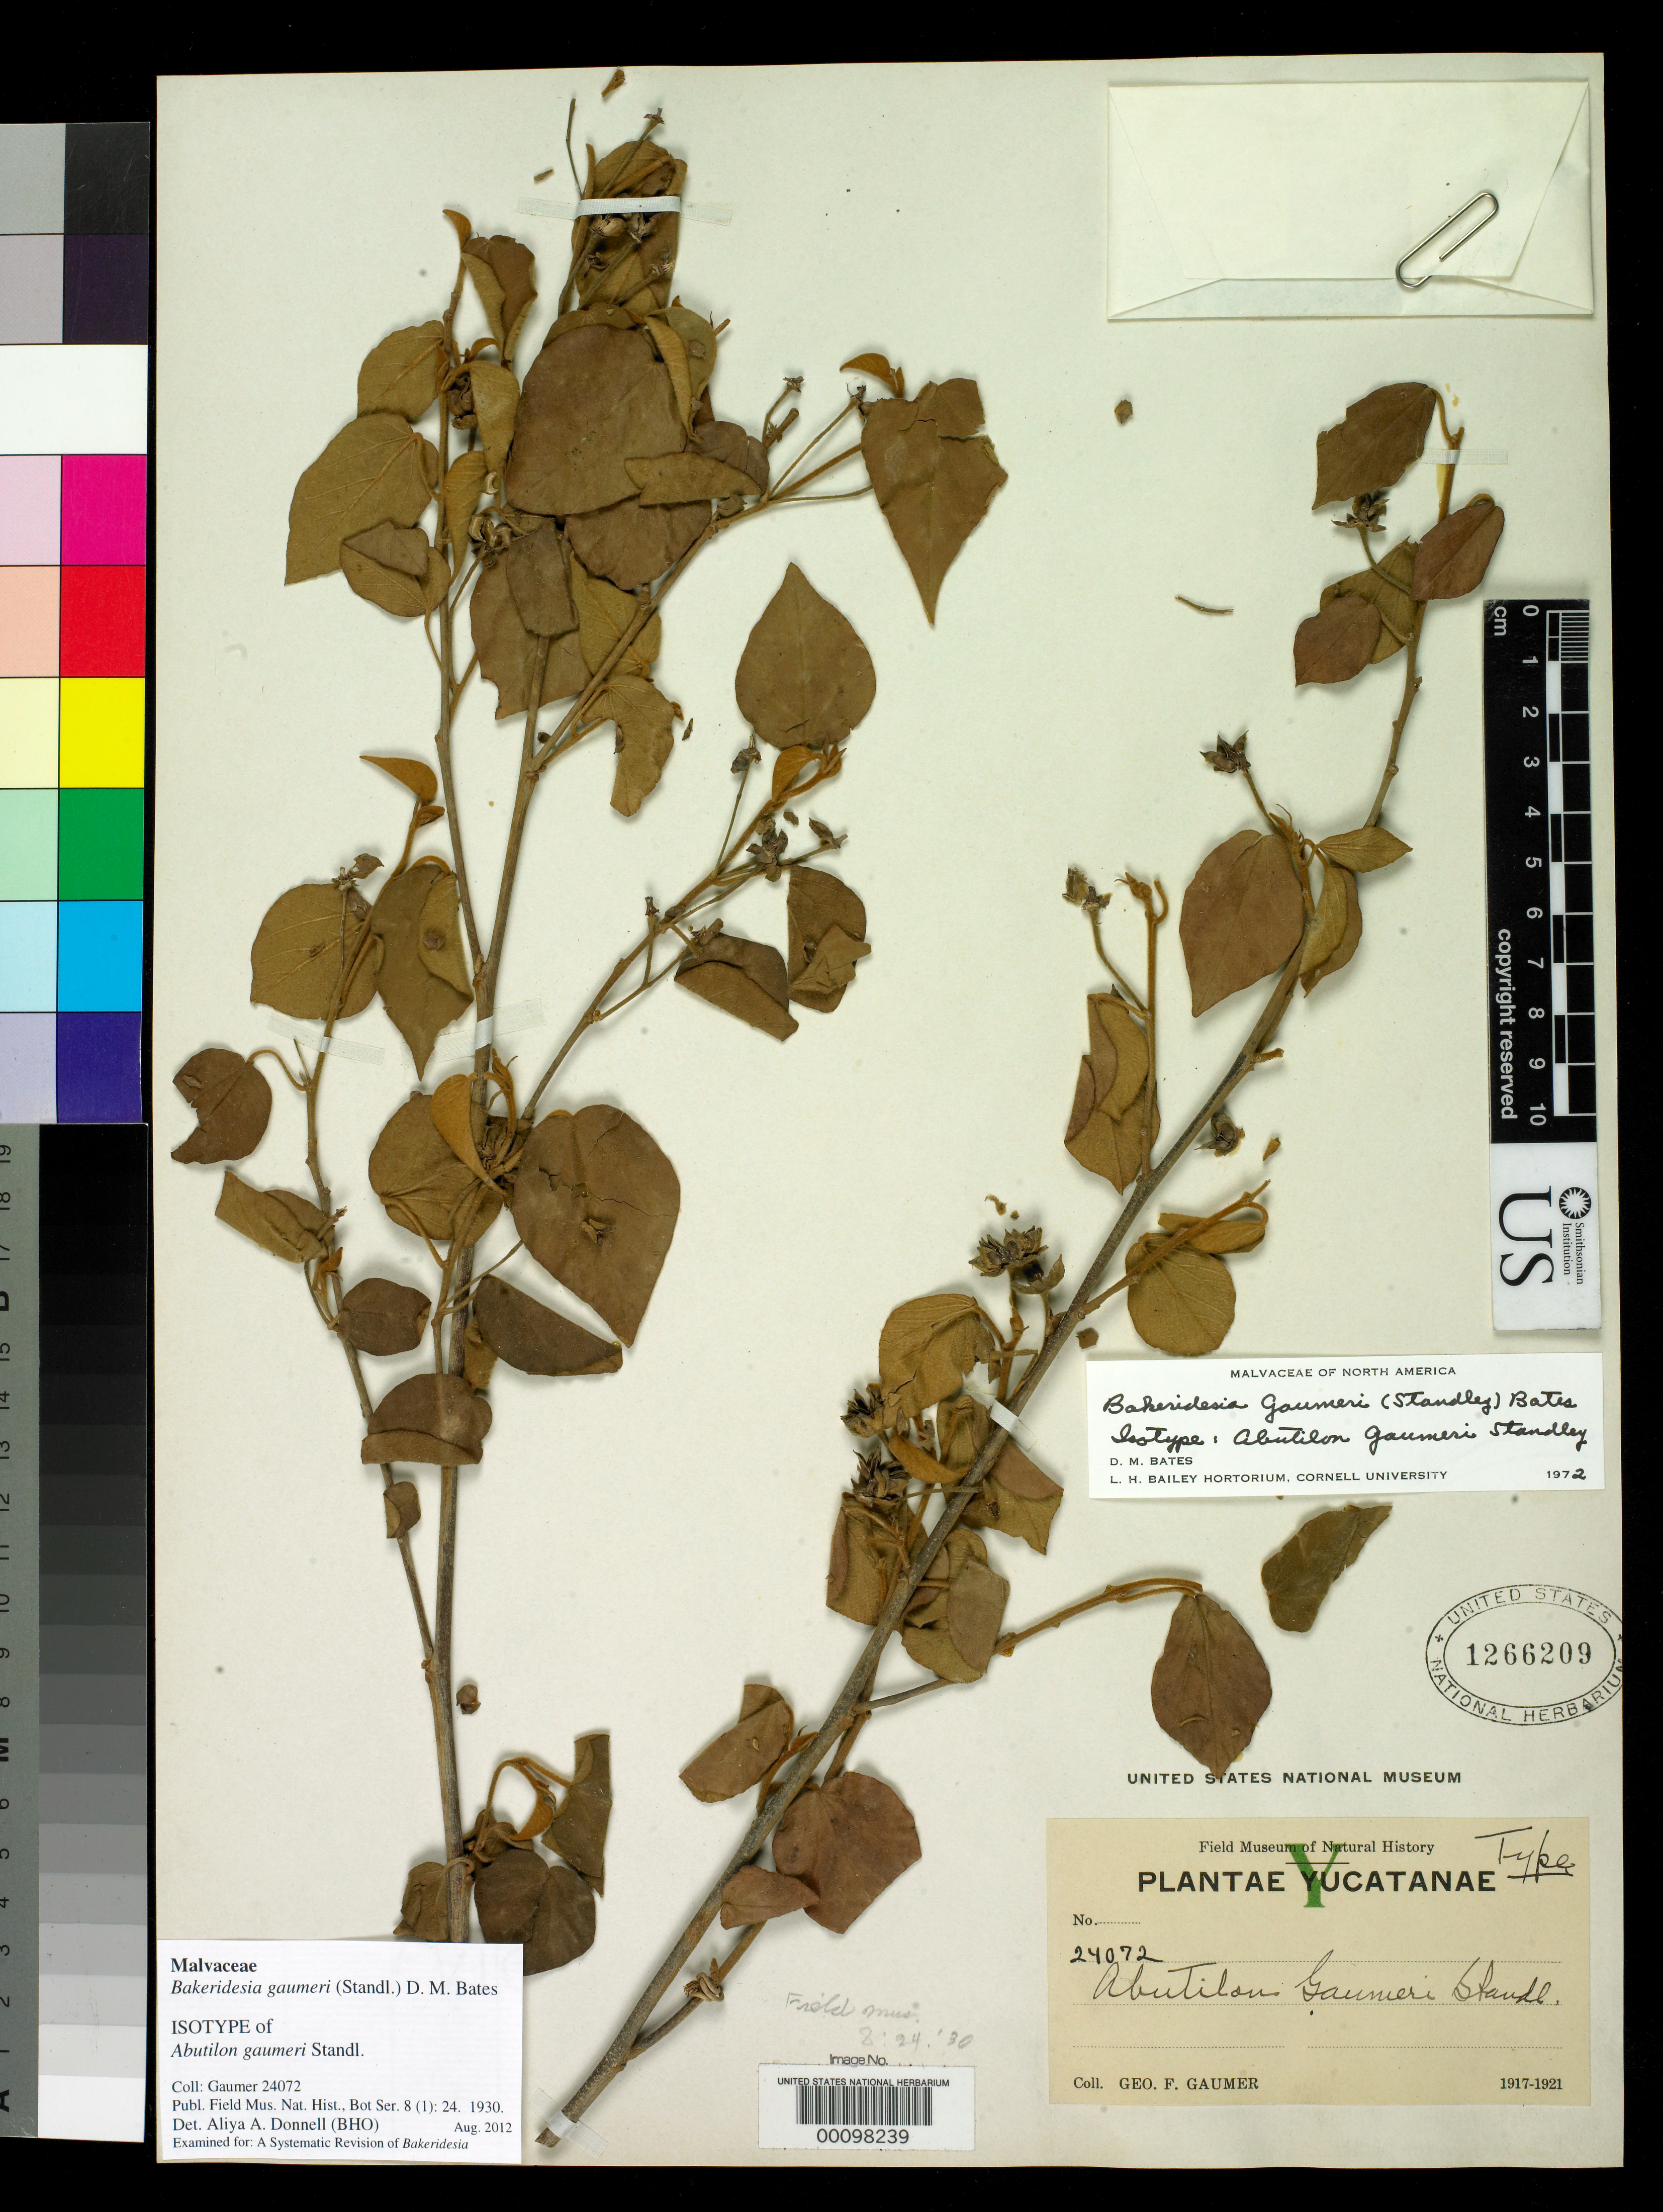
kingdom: Plantae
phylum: Tracheophyta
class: Magnoliopsida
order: Malvales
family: Malvaceae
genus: Abutilon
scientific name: Abutilon gaumeri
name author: Standl.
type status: Isotype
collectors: G. F. Gaumer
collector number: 24072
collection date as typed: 1917 to -- --- 1921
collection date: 1917/1921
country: Mexico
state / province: Yucatán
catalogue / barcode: US 1266209